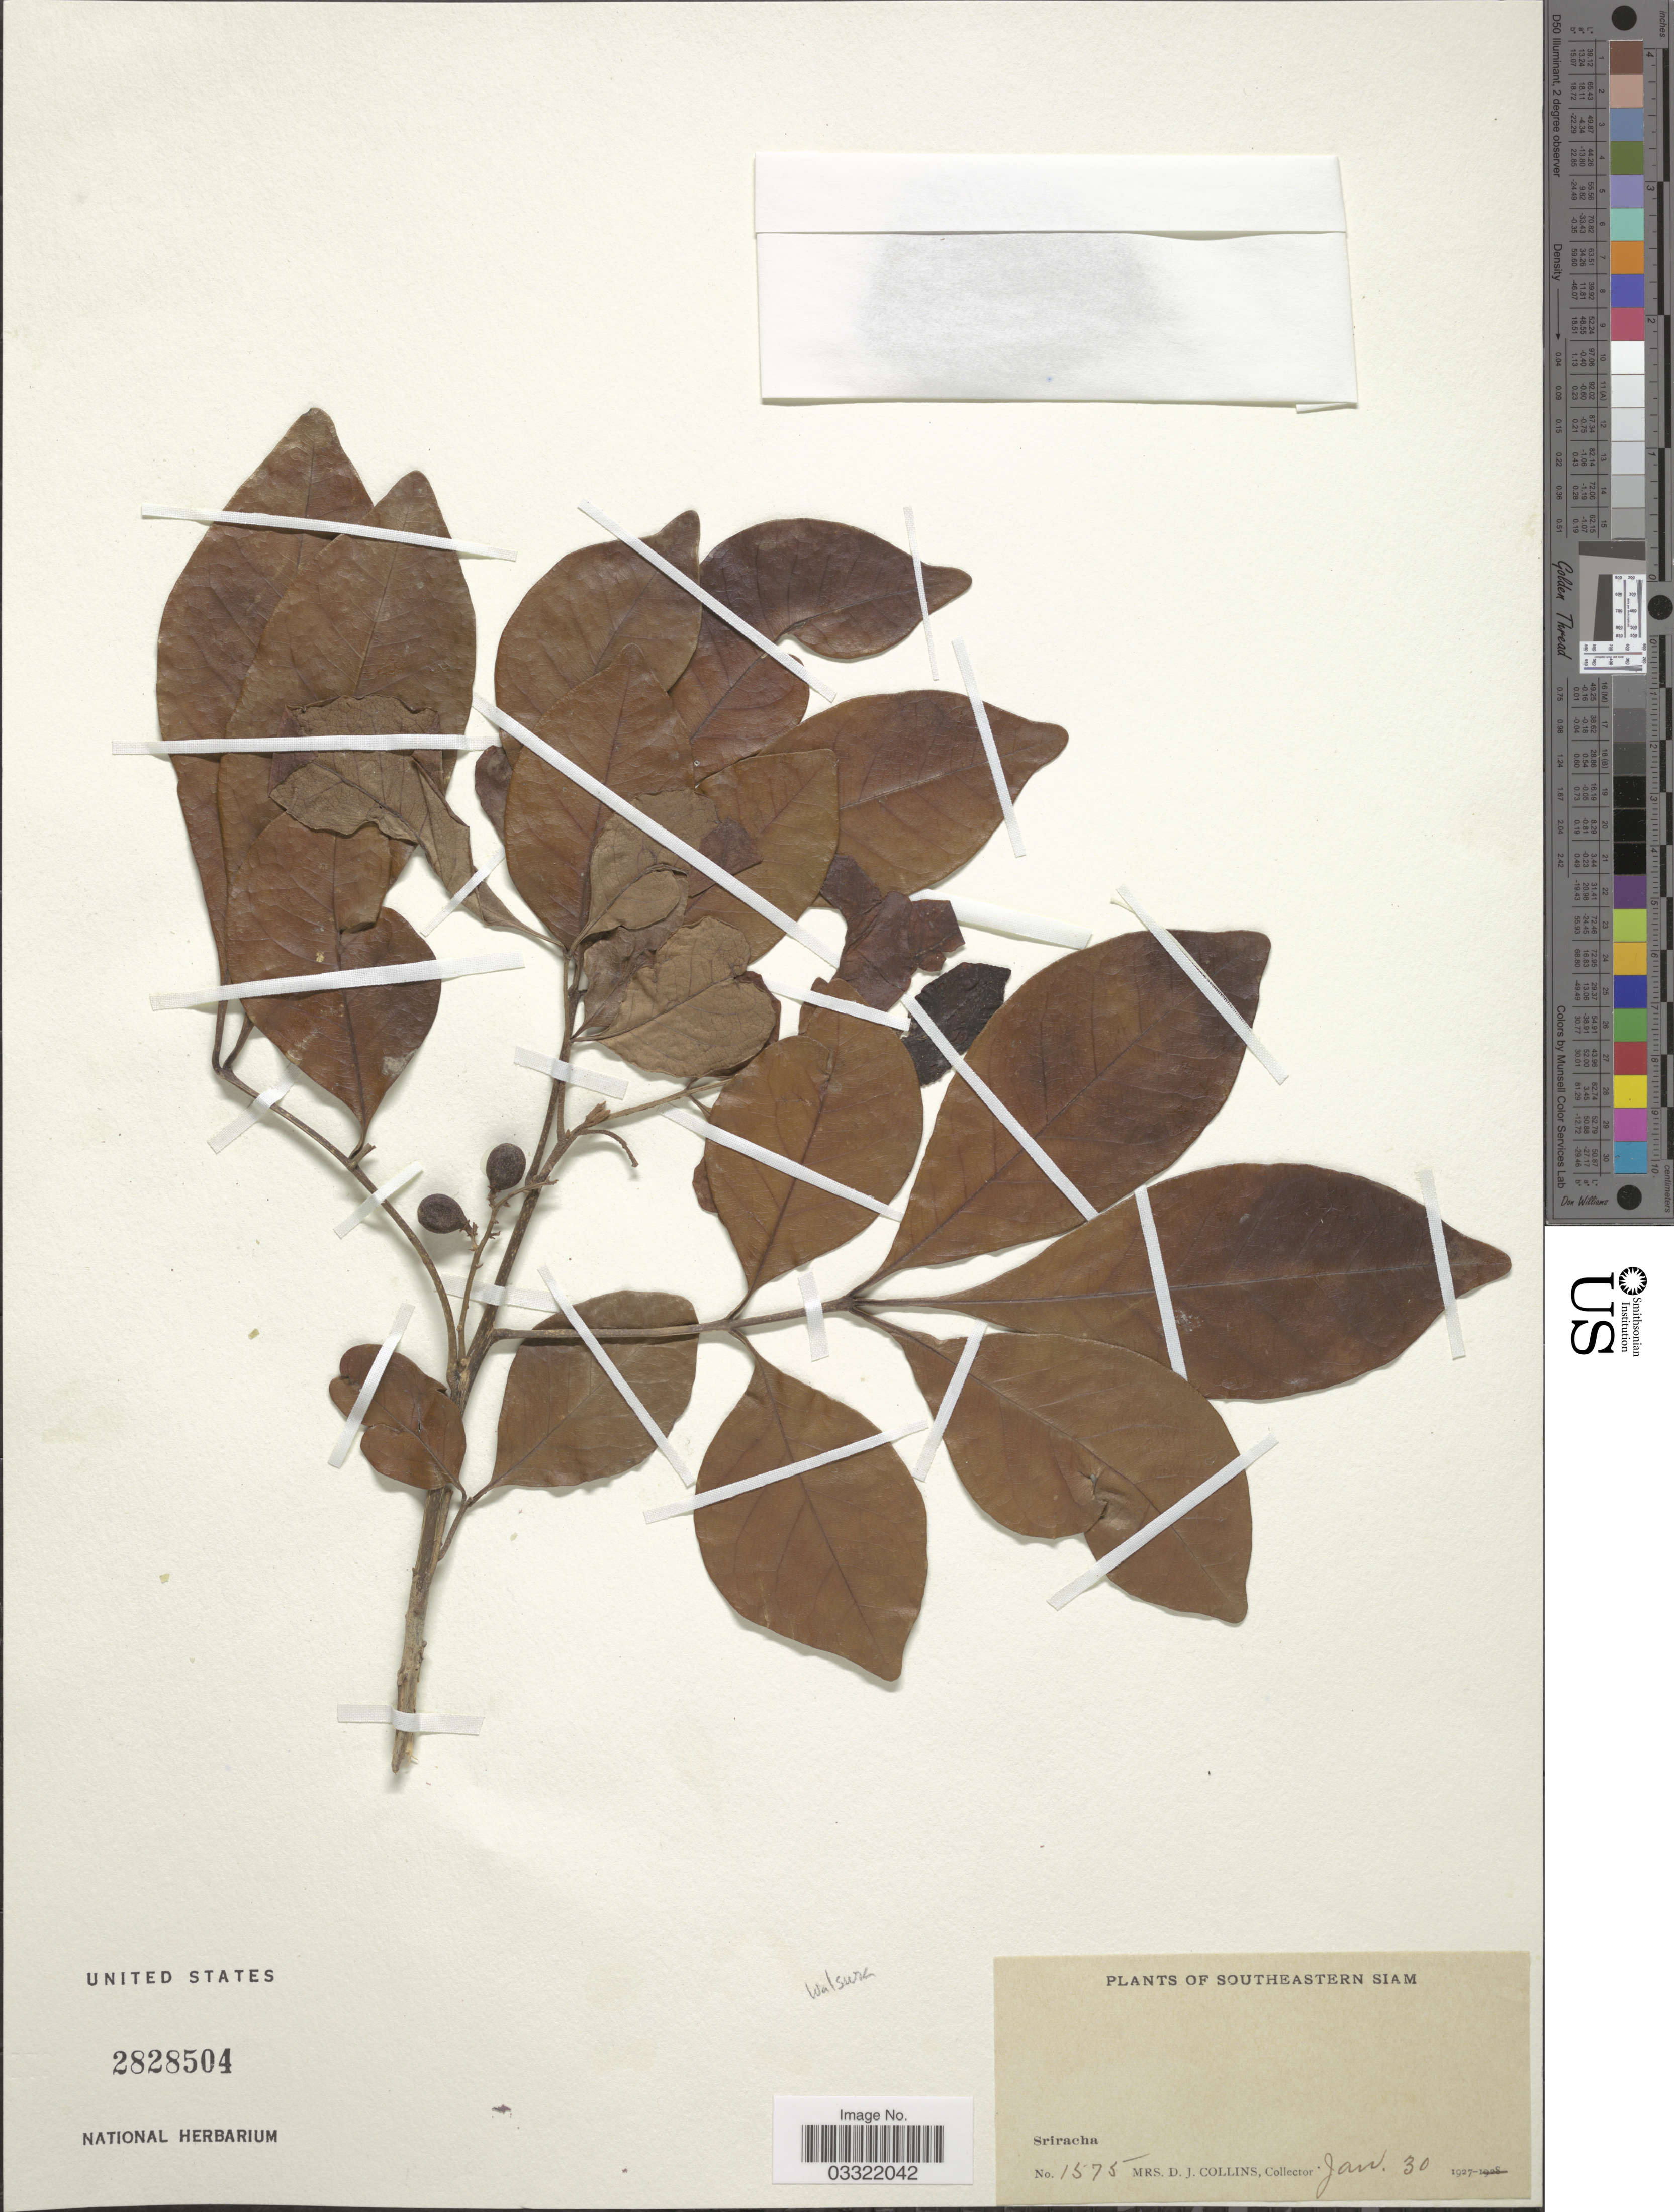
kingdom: Plantae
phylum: Tracheophyta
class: Magnoliopsida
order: Sapindales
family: Meliaceae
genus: Walsura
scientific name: Walsura sp.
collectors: Mrs. D. J. Collins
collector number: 1575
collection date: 1927-01-30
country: Thailand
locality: Southeastern Siam, Sriracha.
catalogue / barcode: US 2828504